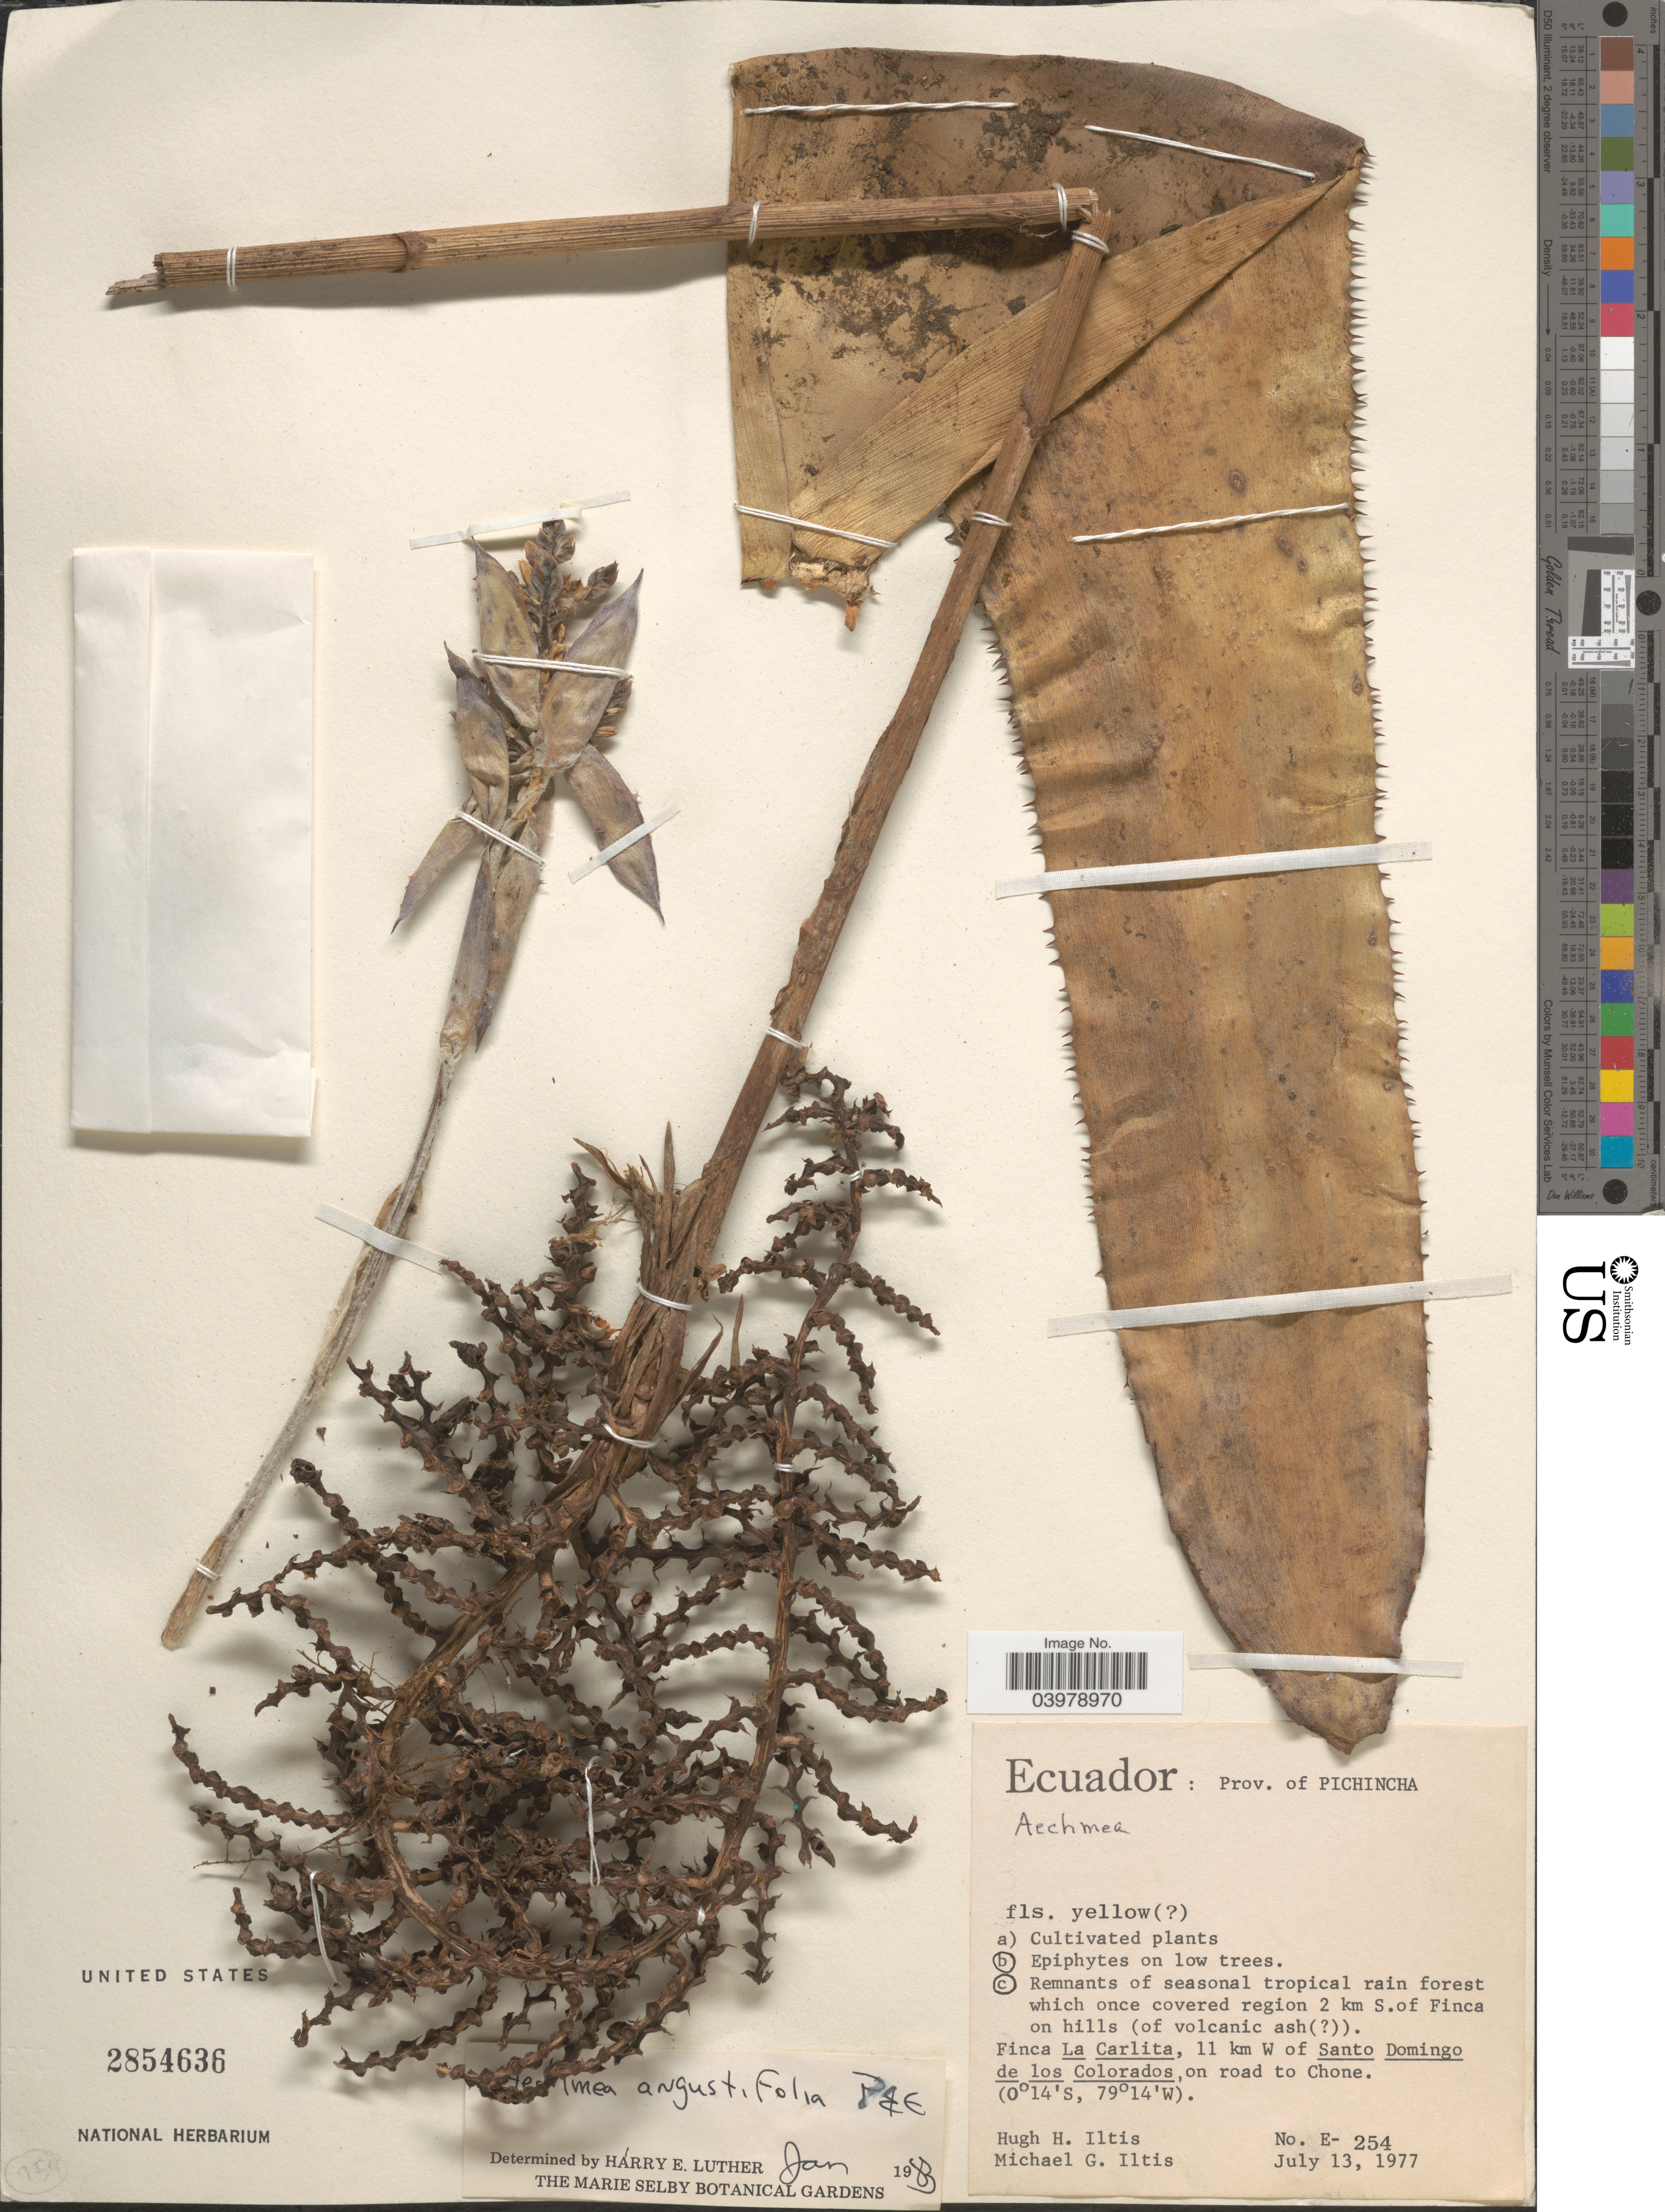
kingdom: Plantae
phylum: Tracheophyta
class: Liliopsida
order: Poales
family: Bromeliaceae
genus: Aechmea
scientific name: Aechmea angustifolia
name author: Poepp. & Endl.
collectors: H. H. Iltis & M. G. Iltis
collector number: E- 254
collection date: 1977-07-13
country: Ecuador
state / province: Pichincha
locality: Region 2 km S. of Finca on hills (of volcanic ash( [unsure placement])). Finca La Carlita, 11 km W of Santo Domingo de los Colorados, on road to Chone.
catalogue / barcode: US 2854636